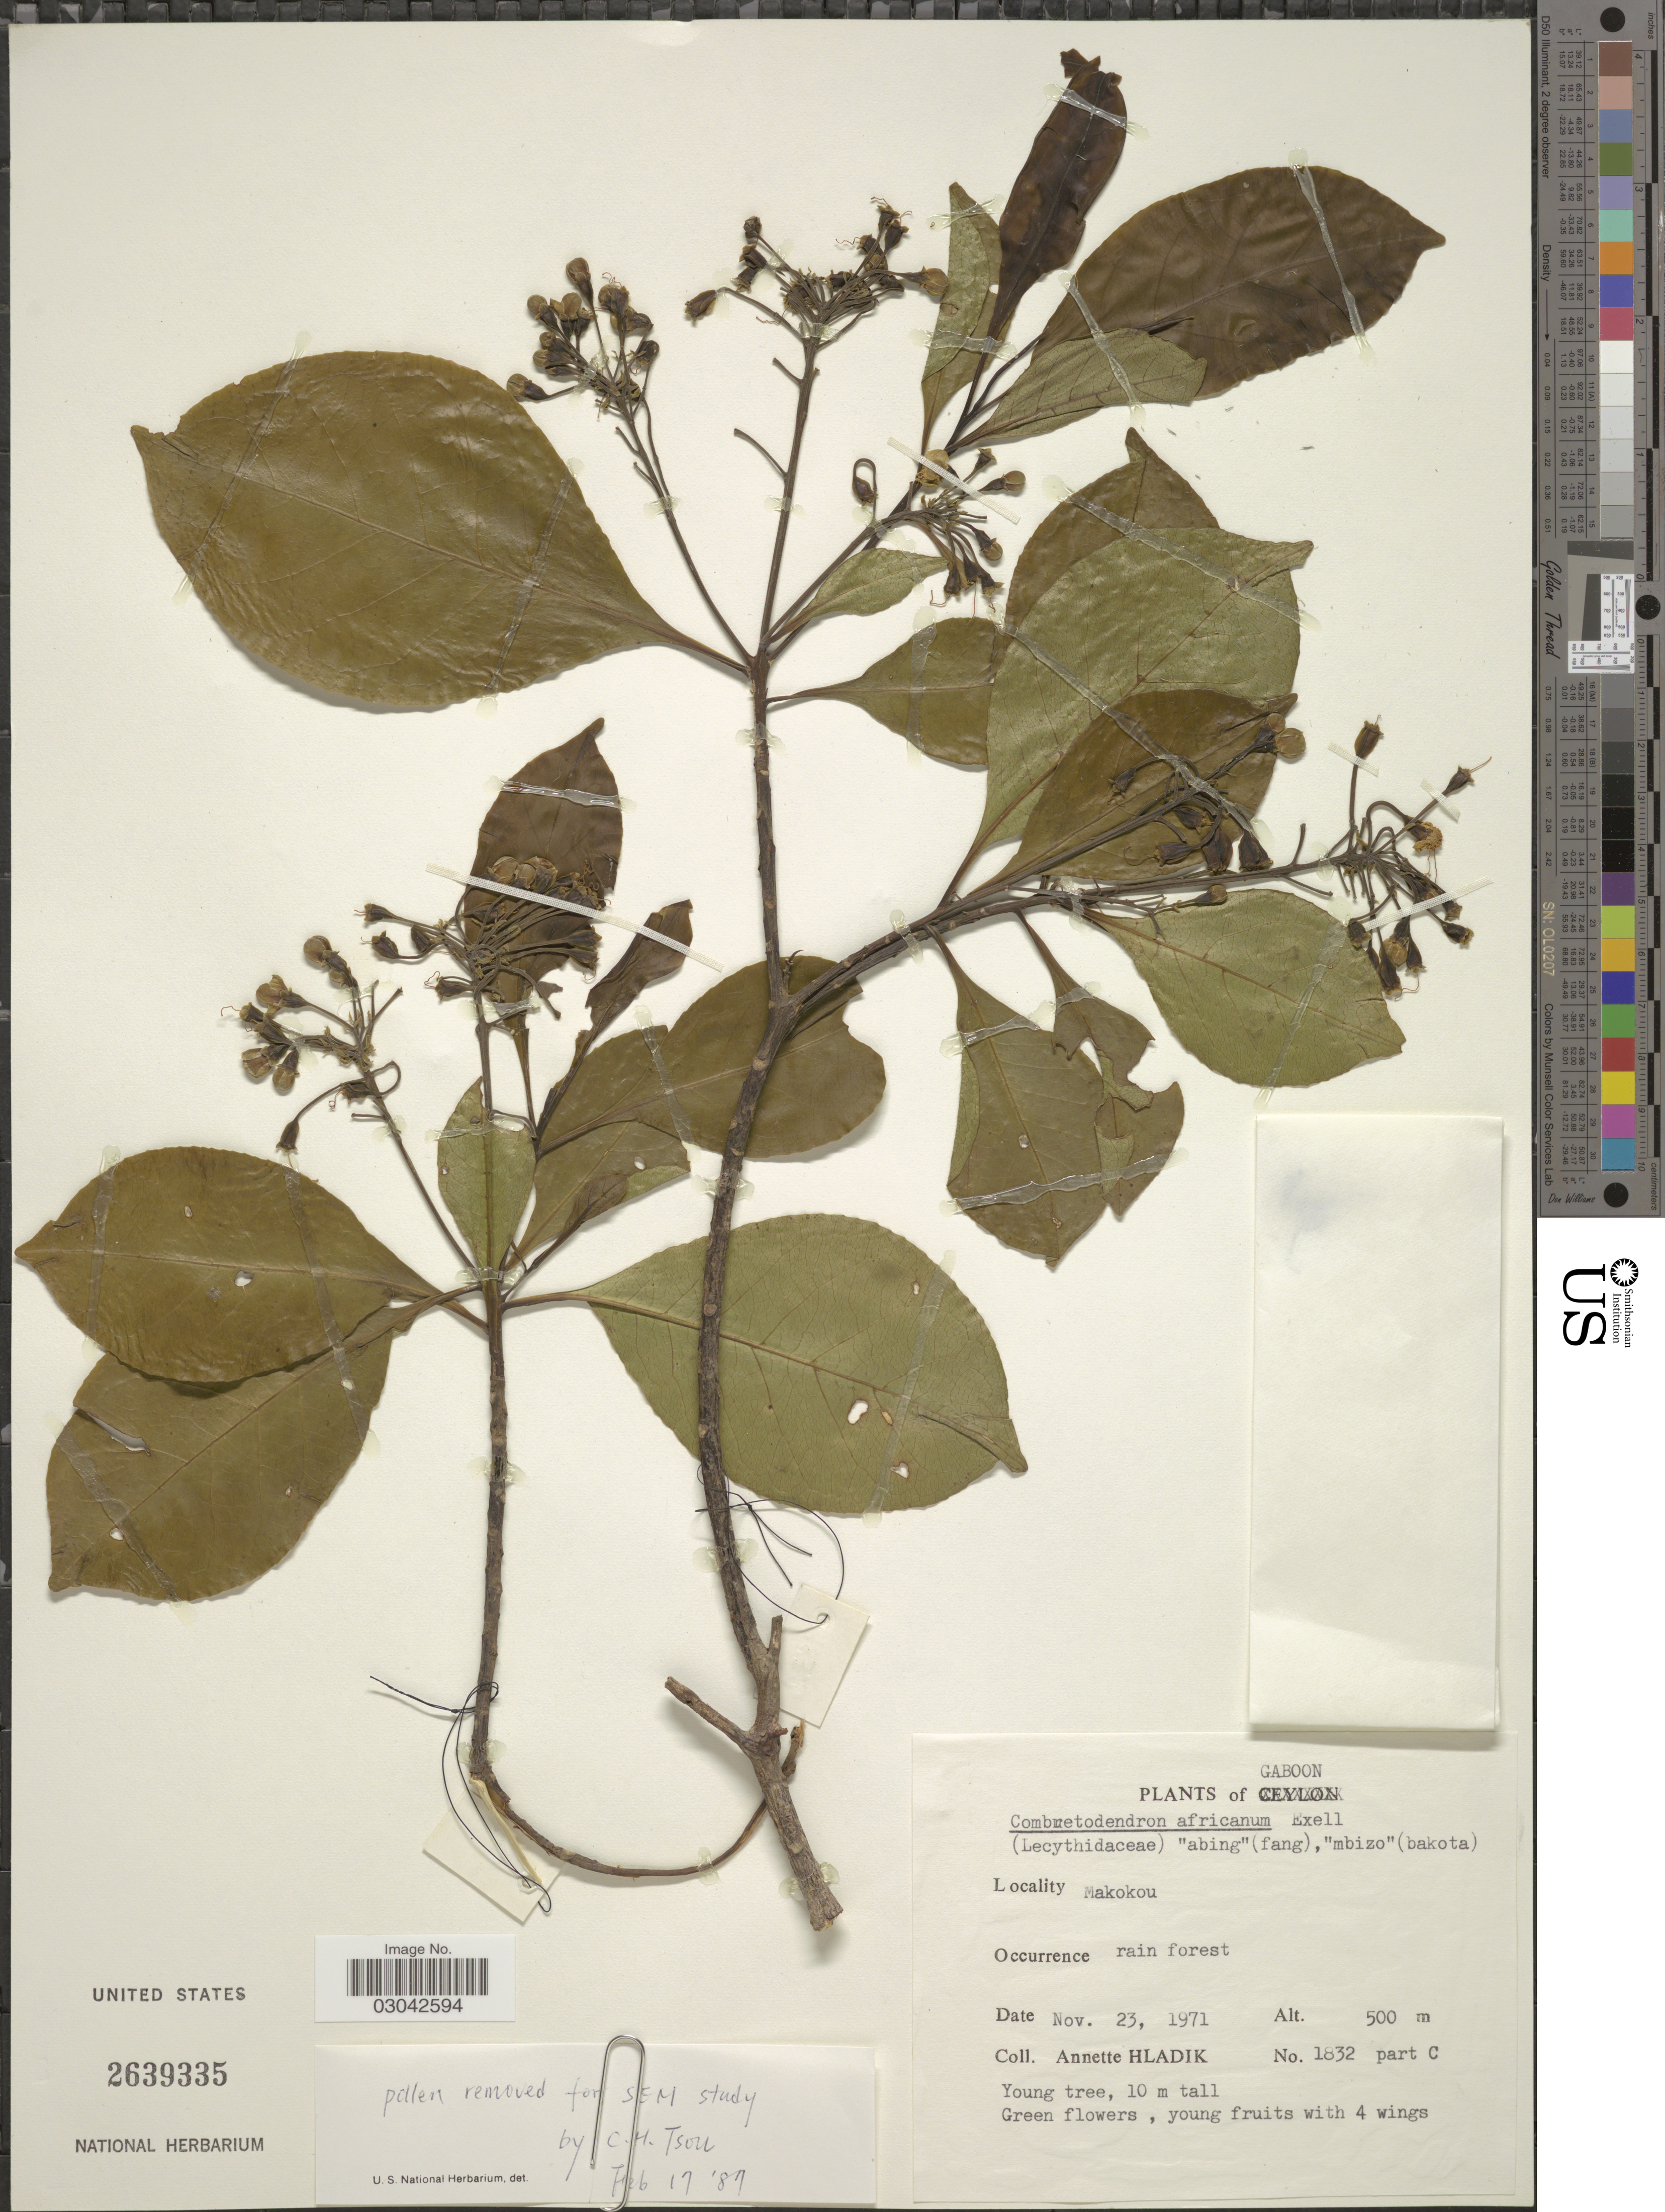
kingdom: Plantae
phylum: Tracheophyta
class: Magnoliopsida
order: Ericales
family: Lecythidaceae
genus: Combretodendron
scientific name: Combretodendron africanum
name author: (Welw. ex Benth. & Hook. f.) Exell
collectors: A. Hladik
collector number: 1832 part C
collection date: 1971-11-23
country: Gabon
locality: Gaboon. Makokou.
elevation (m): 500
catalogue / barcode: US 2639335